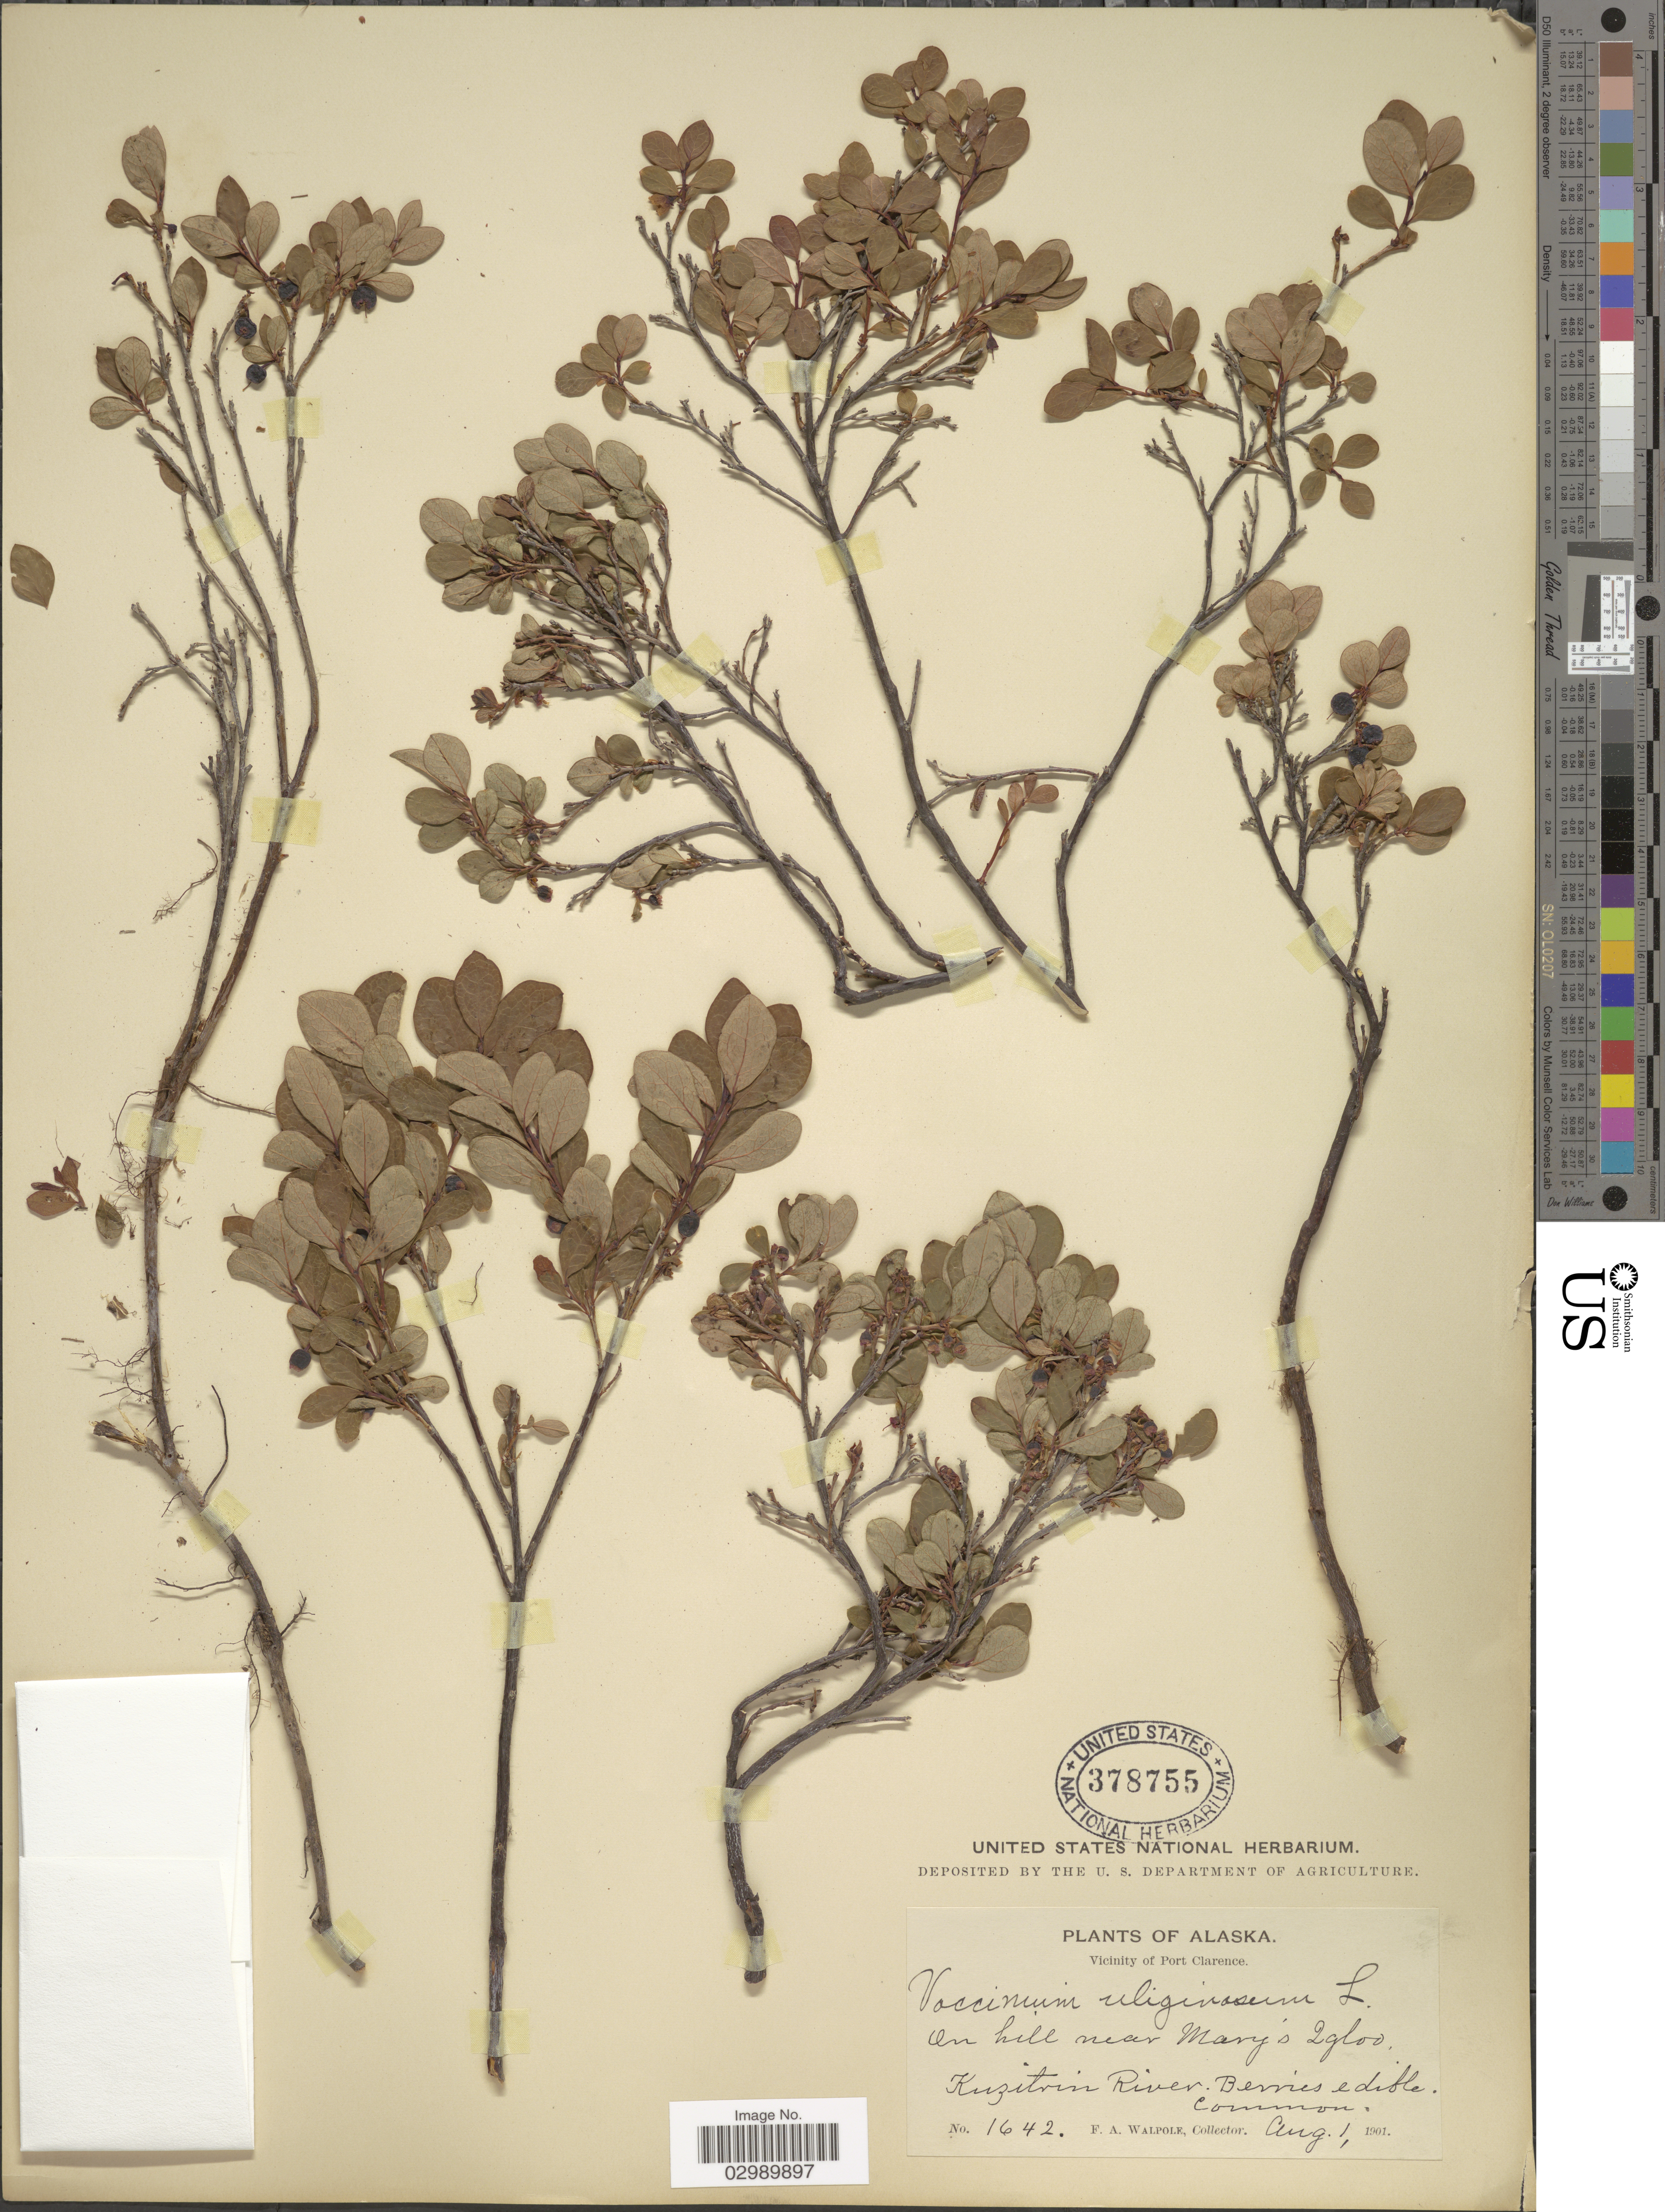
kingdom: Plantae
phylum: Tracheophyta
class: Magnoliopsida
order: Ericales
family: Ericaceae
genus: Vaccinium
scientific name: Vaccinium uliginosum var. alpinum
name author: Bigelow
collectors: F. Walpole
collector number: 1642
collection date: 1901-08-01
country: United States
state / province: Alaska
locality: Vicinity of Port Clarence, On hill near Mary's Igloo, Kuzitvin River.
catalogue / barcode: US 378755